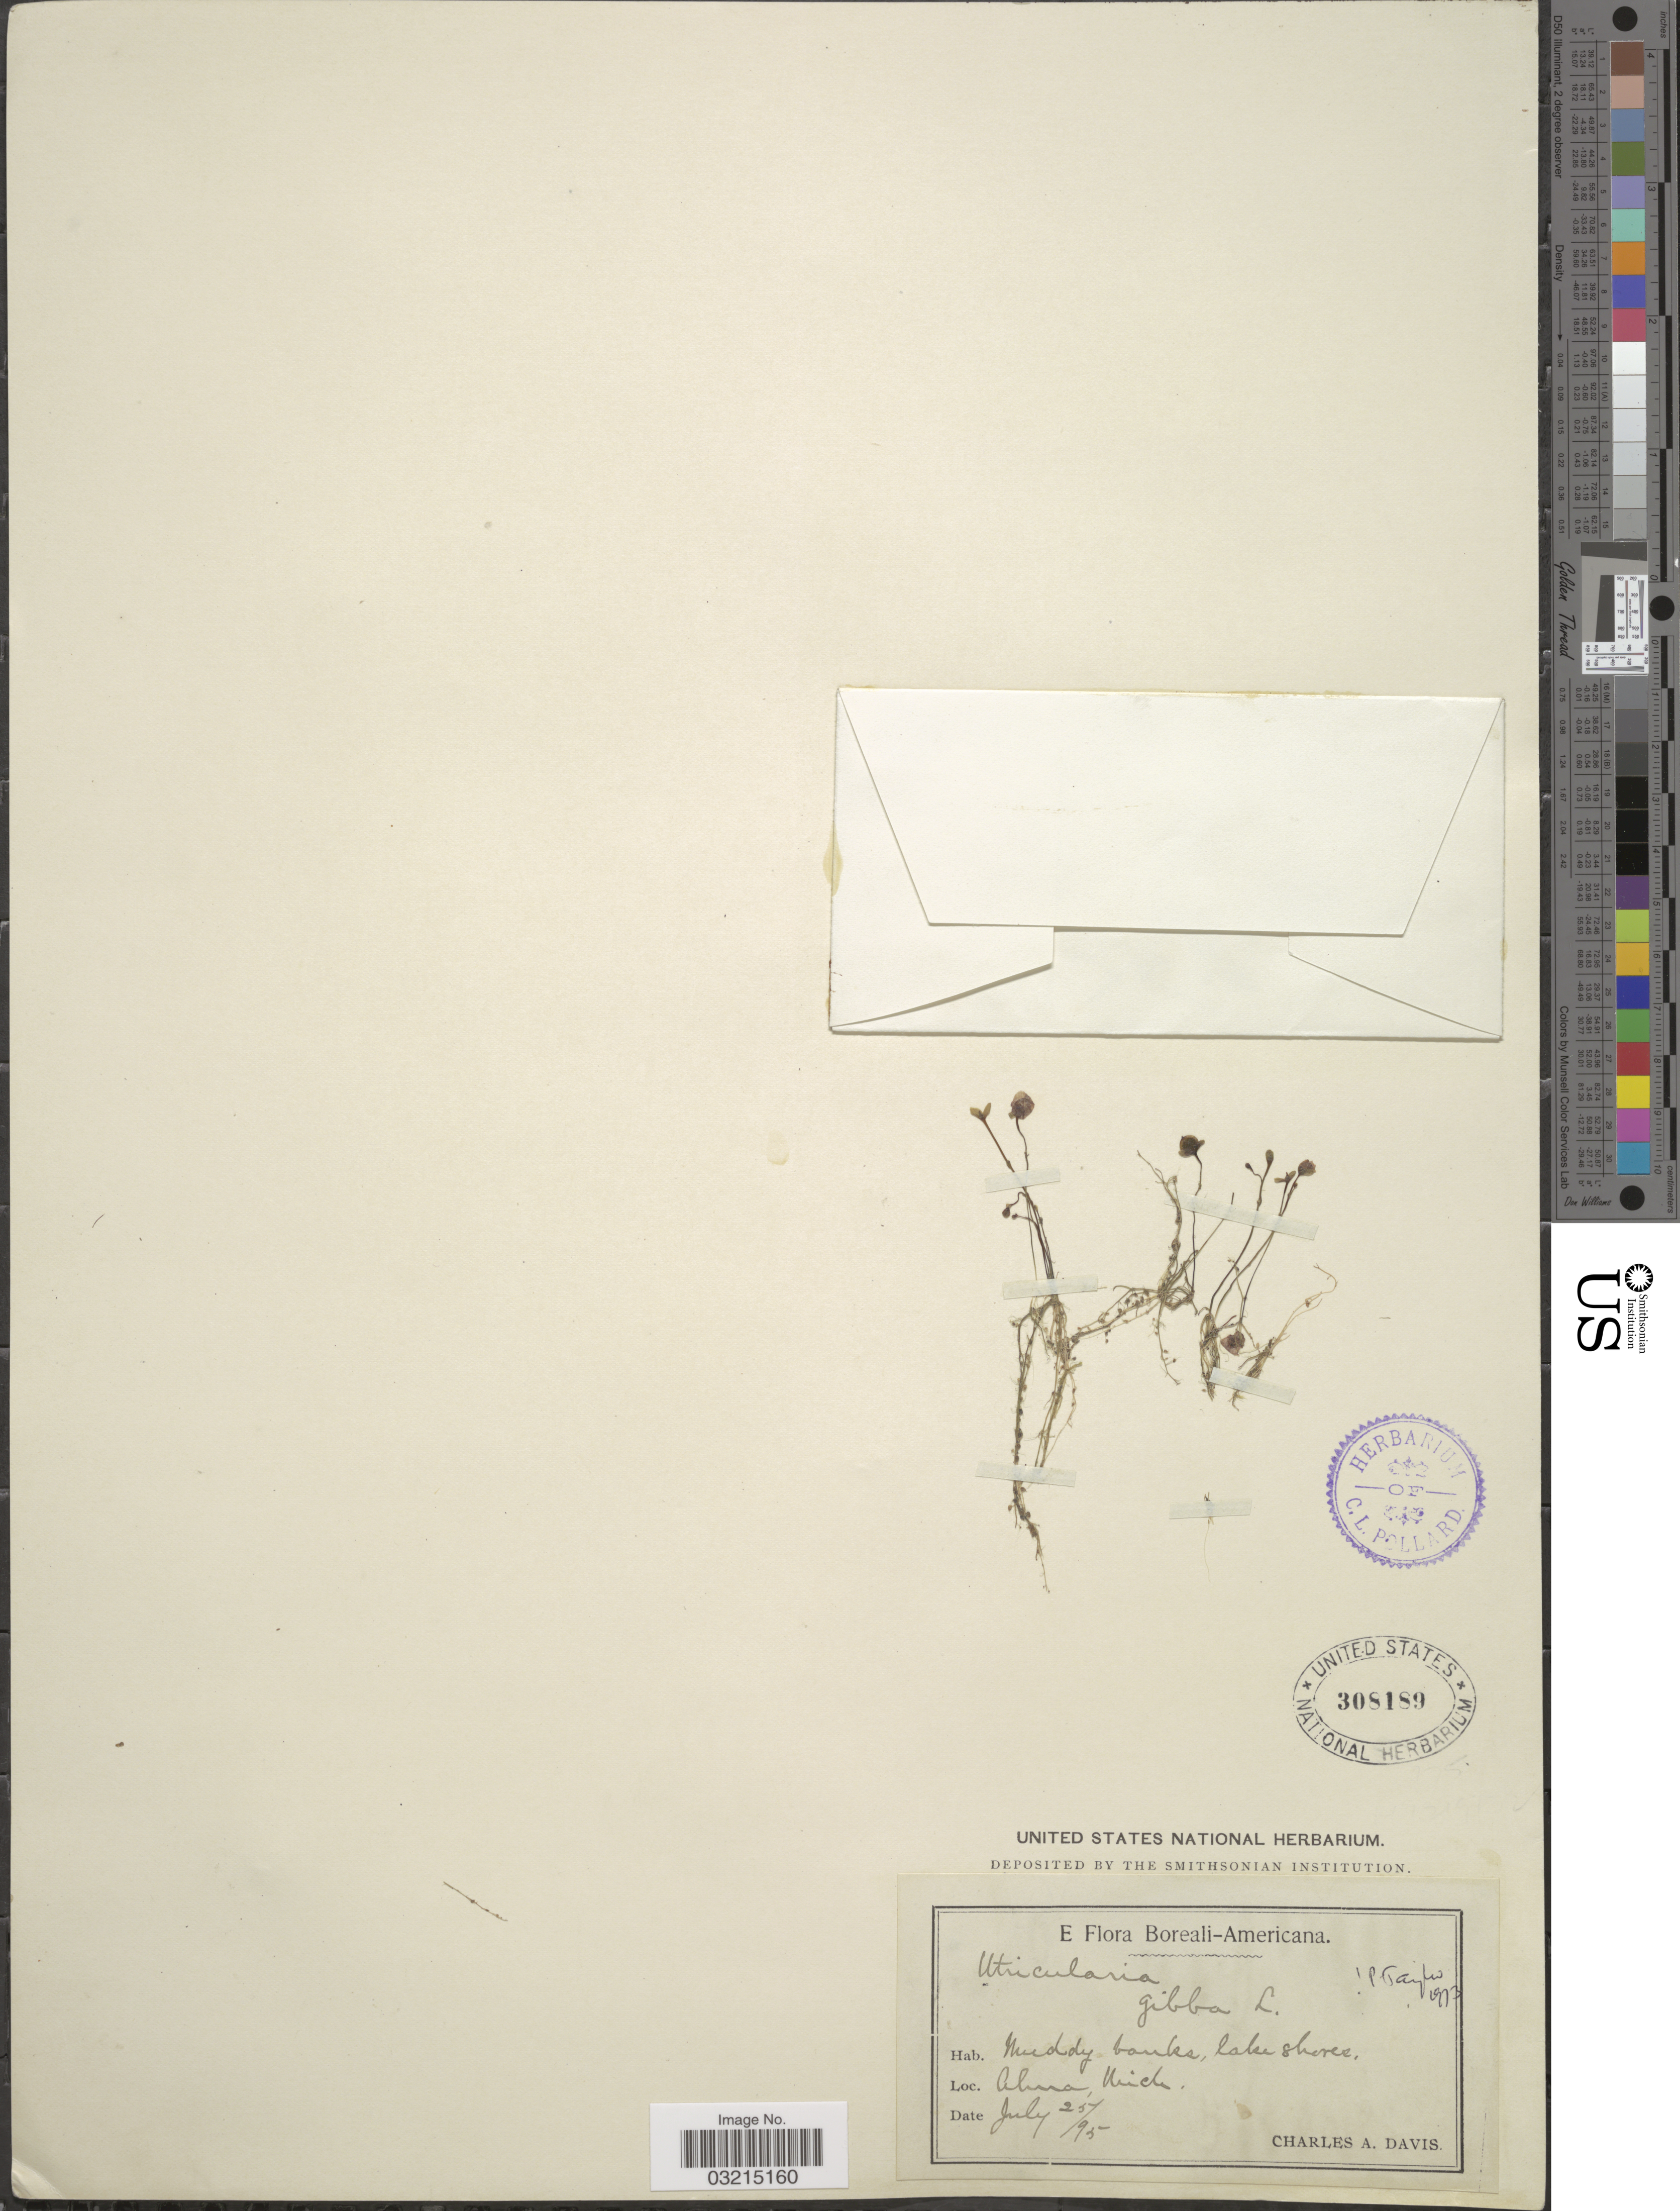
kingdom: Plantae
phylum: Tracheophyta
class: Magnoliopsida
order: Lamiales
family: Lentibulariaceae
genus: Utricularia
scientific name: Utricularia gibba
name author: L.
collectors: C. Davis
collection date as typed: Transcribed d/m/y: 25/7/95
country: United States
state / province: Michigan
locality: Boreali-Americana. Alma.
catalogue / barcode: US 308189